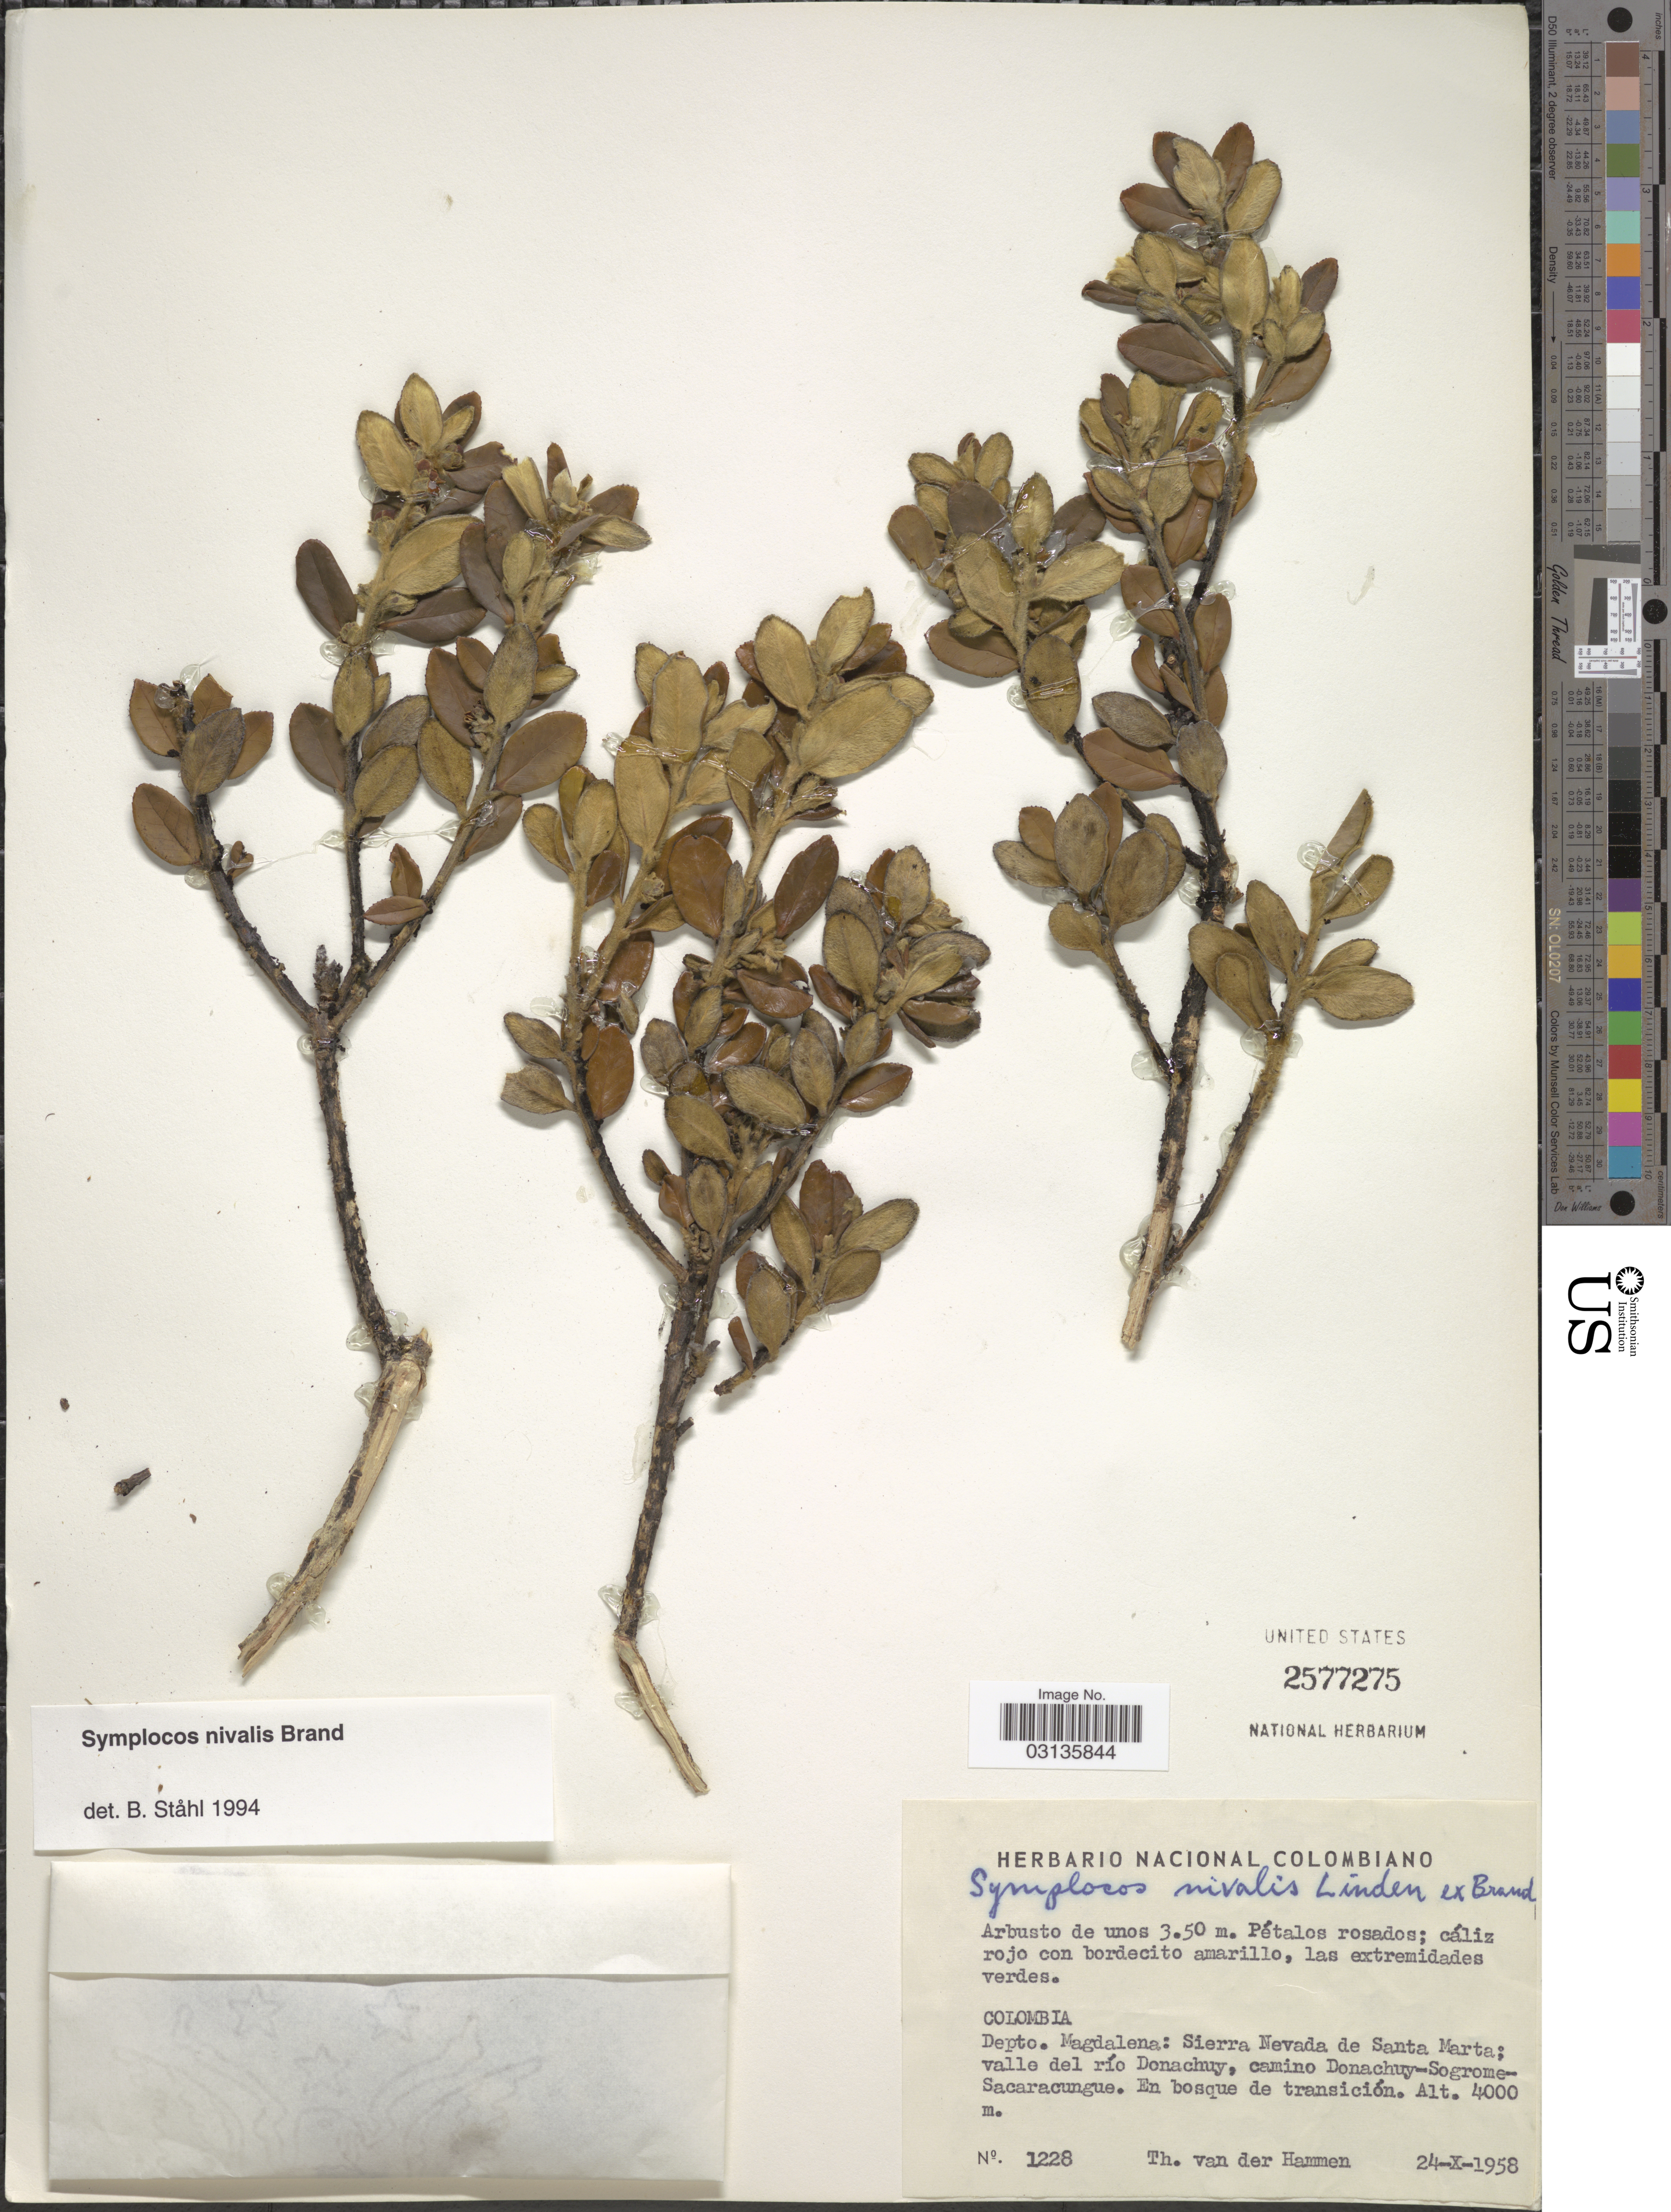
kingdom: Plantae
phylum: Tracheophyta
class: Magnoliopsida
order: Ericales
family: Symplocaceae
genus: Symplocos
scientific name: Symplocos nivalis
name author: Linden ex Brand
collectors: T. Van der Hammen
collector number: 1228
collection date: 1958-10-24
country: Colombia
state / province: Magdalena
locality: Depto. Magdalena: Sierra Nevada de Santa Marta; valle del río Donachuy, camino Donachuy-Sogrome-Sacaracungue.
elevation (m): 4000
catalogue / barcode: US 2577275